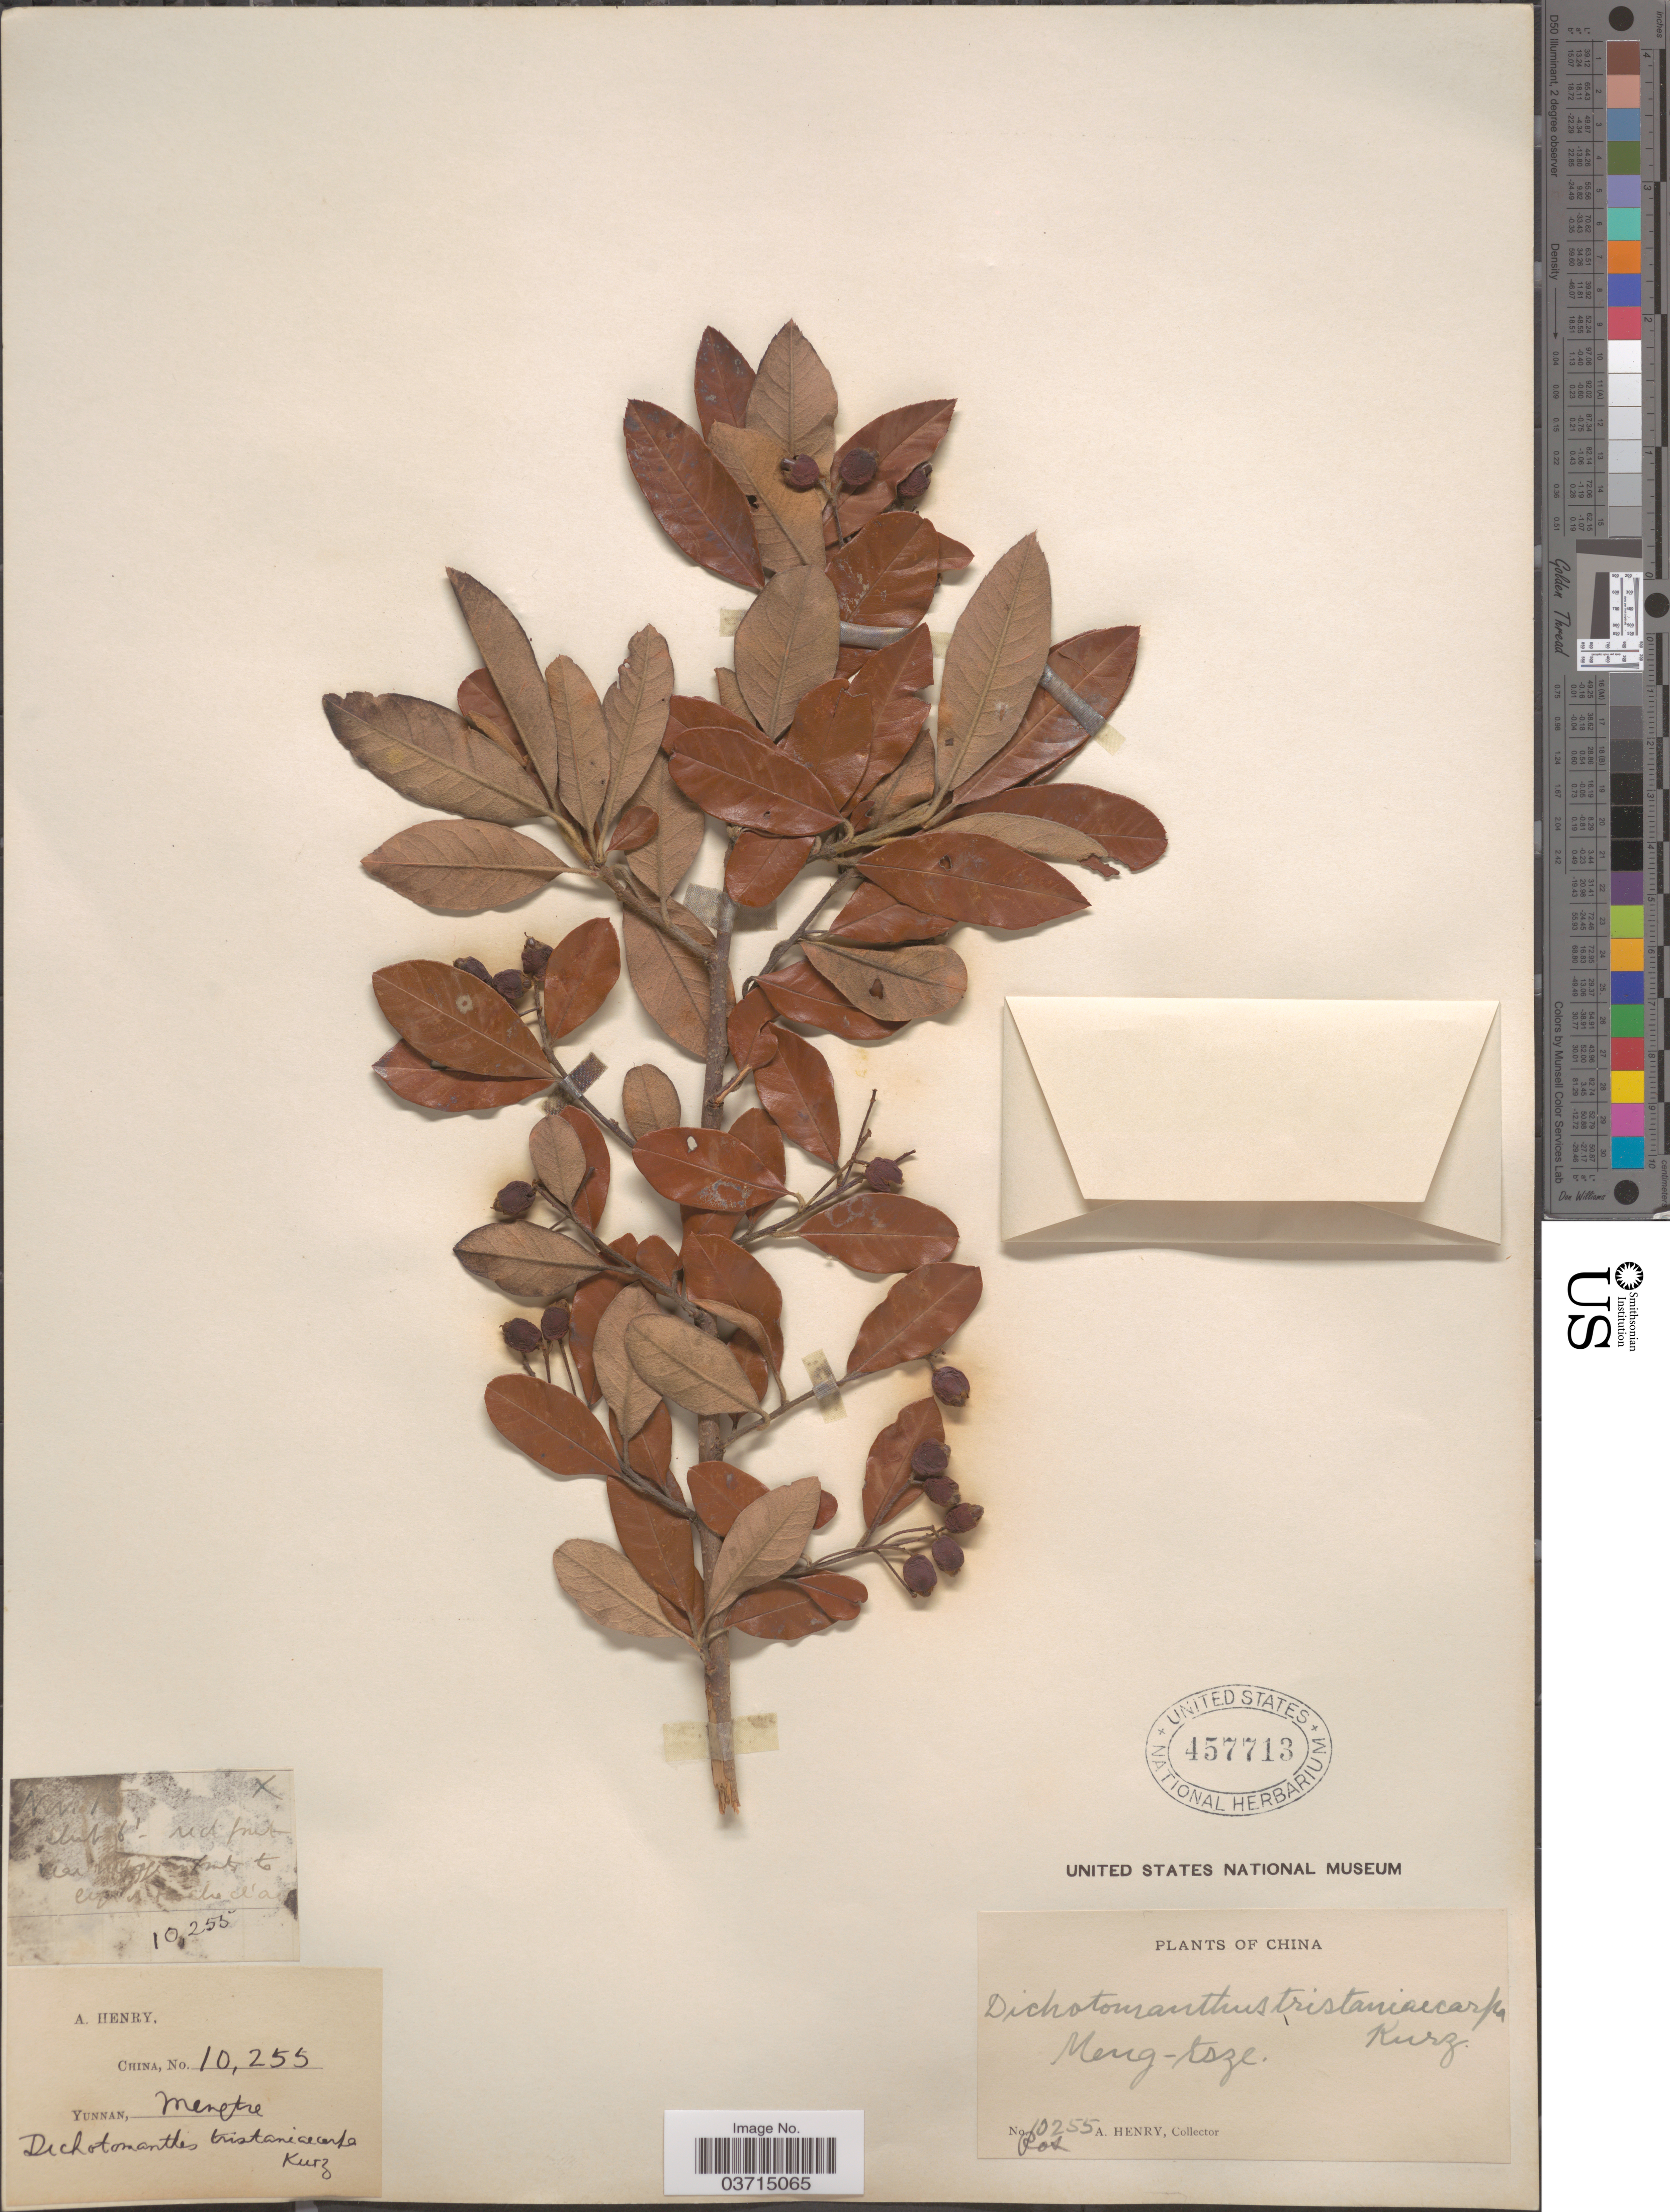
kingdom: Plantae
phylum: Tracheophyta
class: Magnoliopsida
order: Rosales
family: Rosaceae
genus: Dichotomanthes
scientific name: Dichotomanthes sp.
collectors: A. Henry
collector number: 10255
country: China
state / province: Yunnan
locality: Meng-tsze.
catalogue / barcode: US 457713